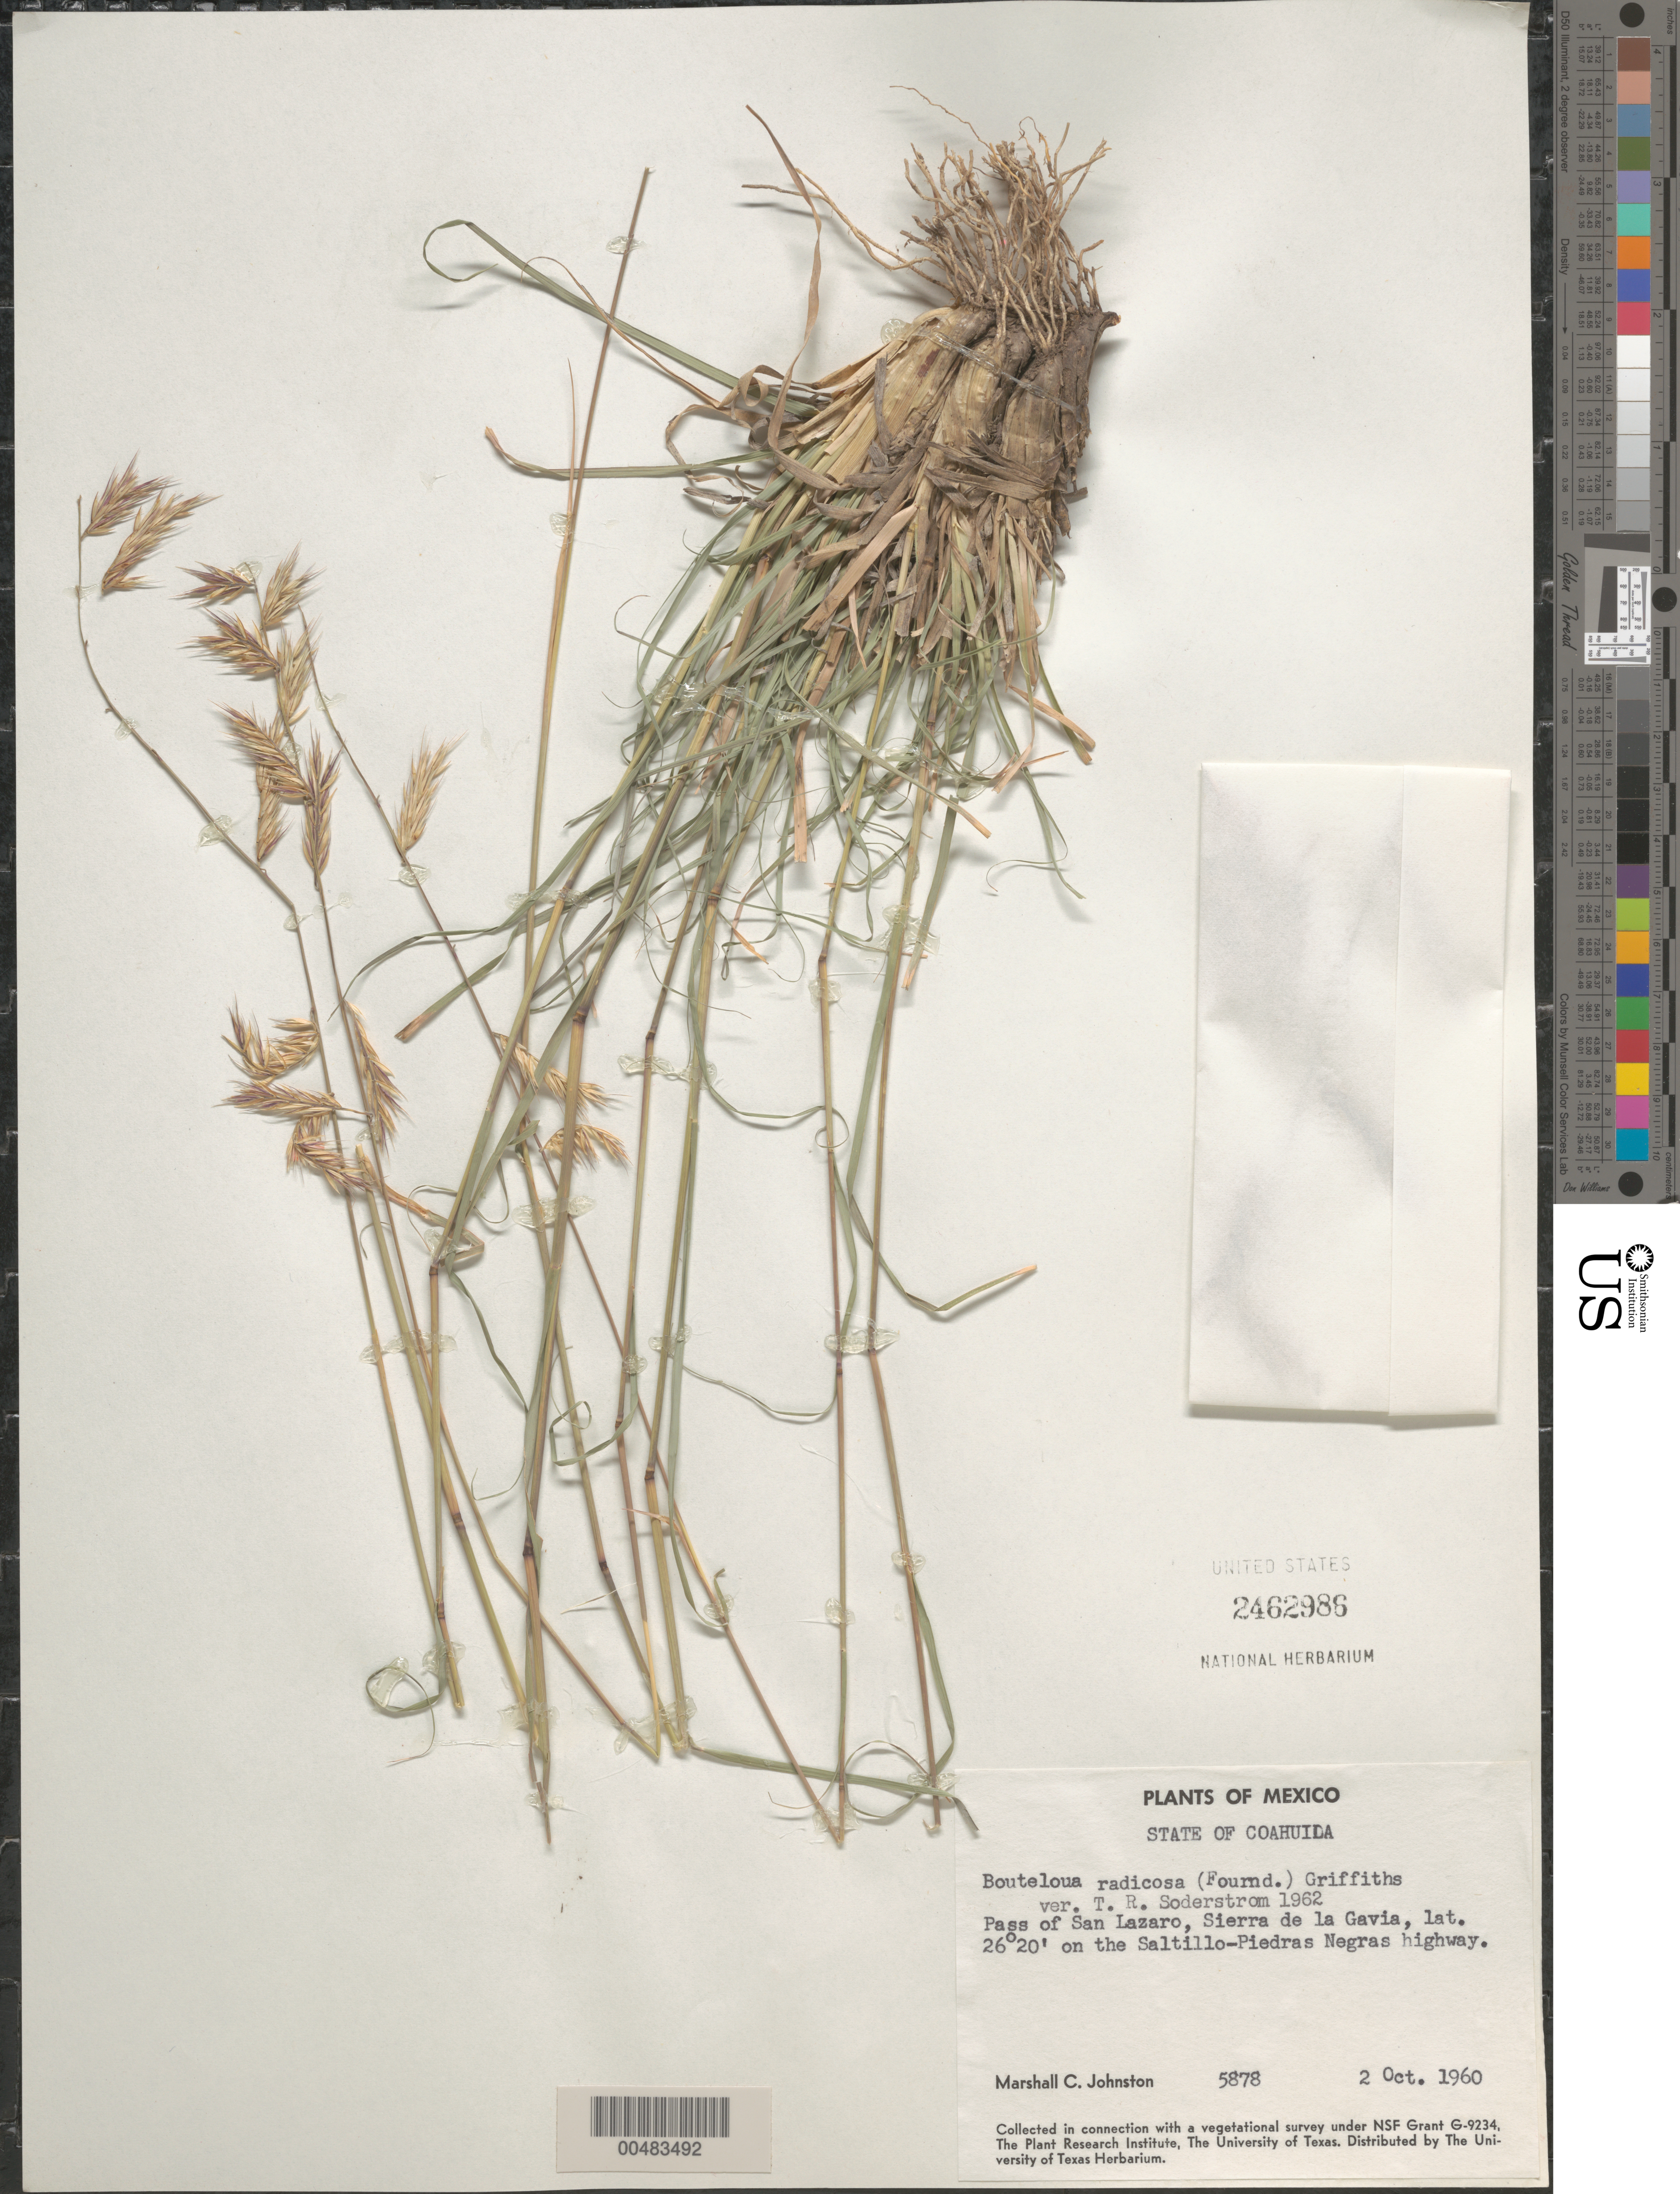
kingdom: Plantae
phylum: Tracheophyta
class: Liliopsida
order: Poales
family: Poaceae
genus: Bouteloua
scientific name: Bouteloua radicosa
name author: (E. Fourn.) Griffiths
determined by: Soderstrom, T. R.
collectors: M. Johnston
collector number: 5878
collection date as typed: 2 Oct 1960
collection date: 1960-10-02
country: Mexico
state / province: Coahuila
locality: Pass of San Lazaro, Sierra de la Gavia, on the Saltillo-Piedras Negras highway (lat/long recorded as: lat=26:20:0:N long=:::W)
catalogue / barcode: US 2462986